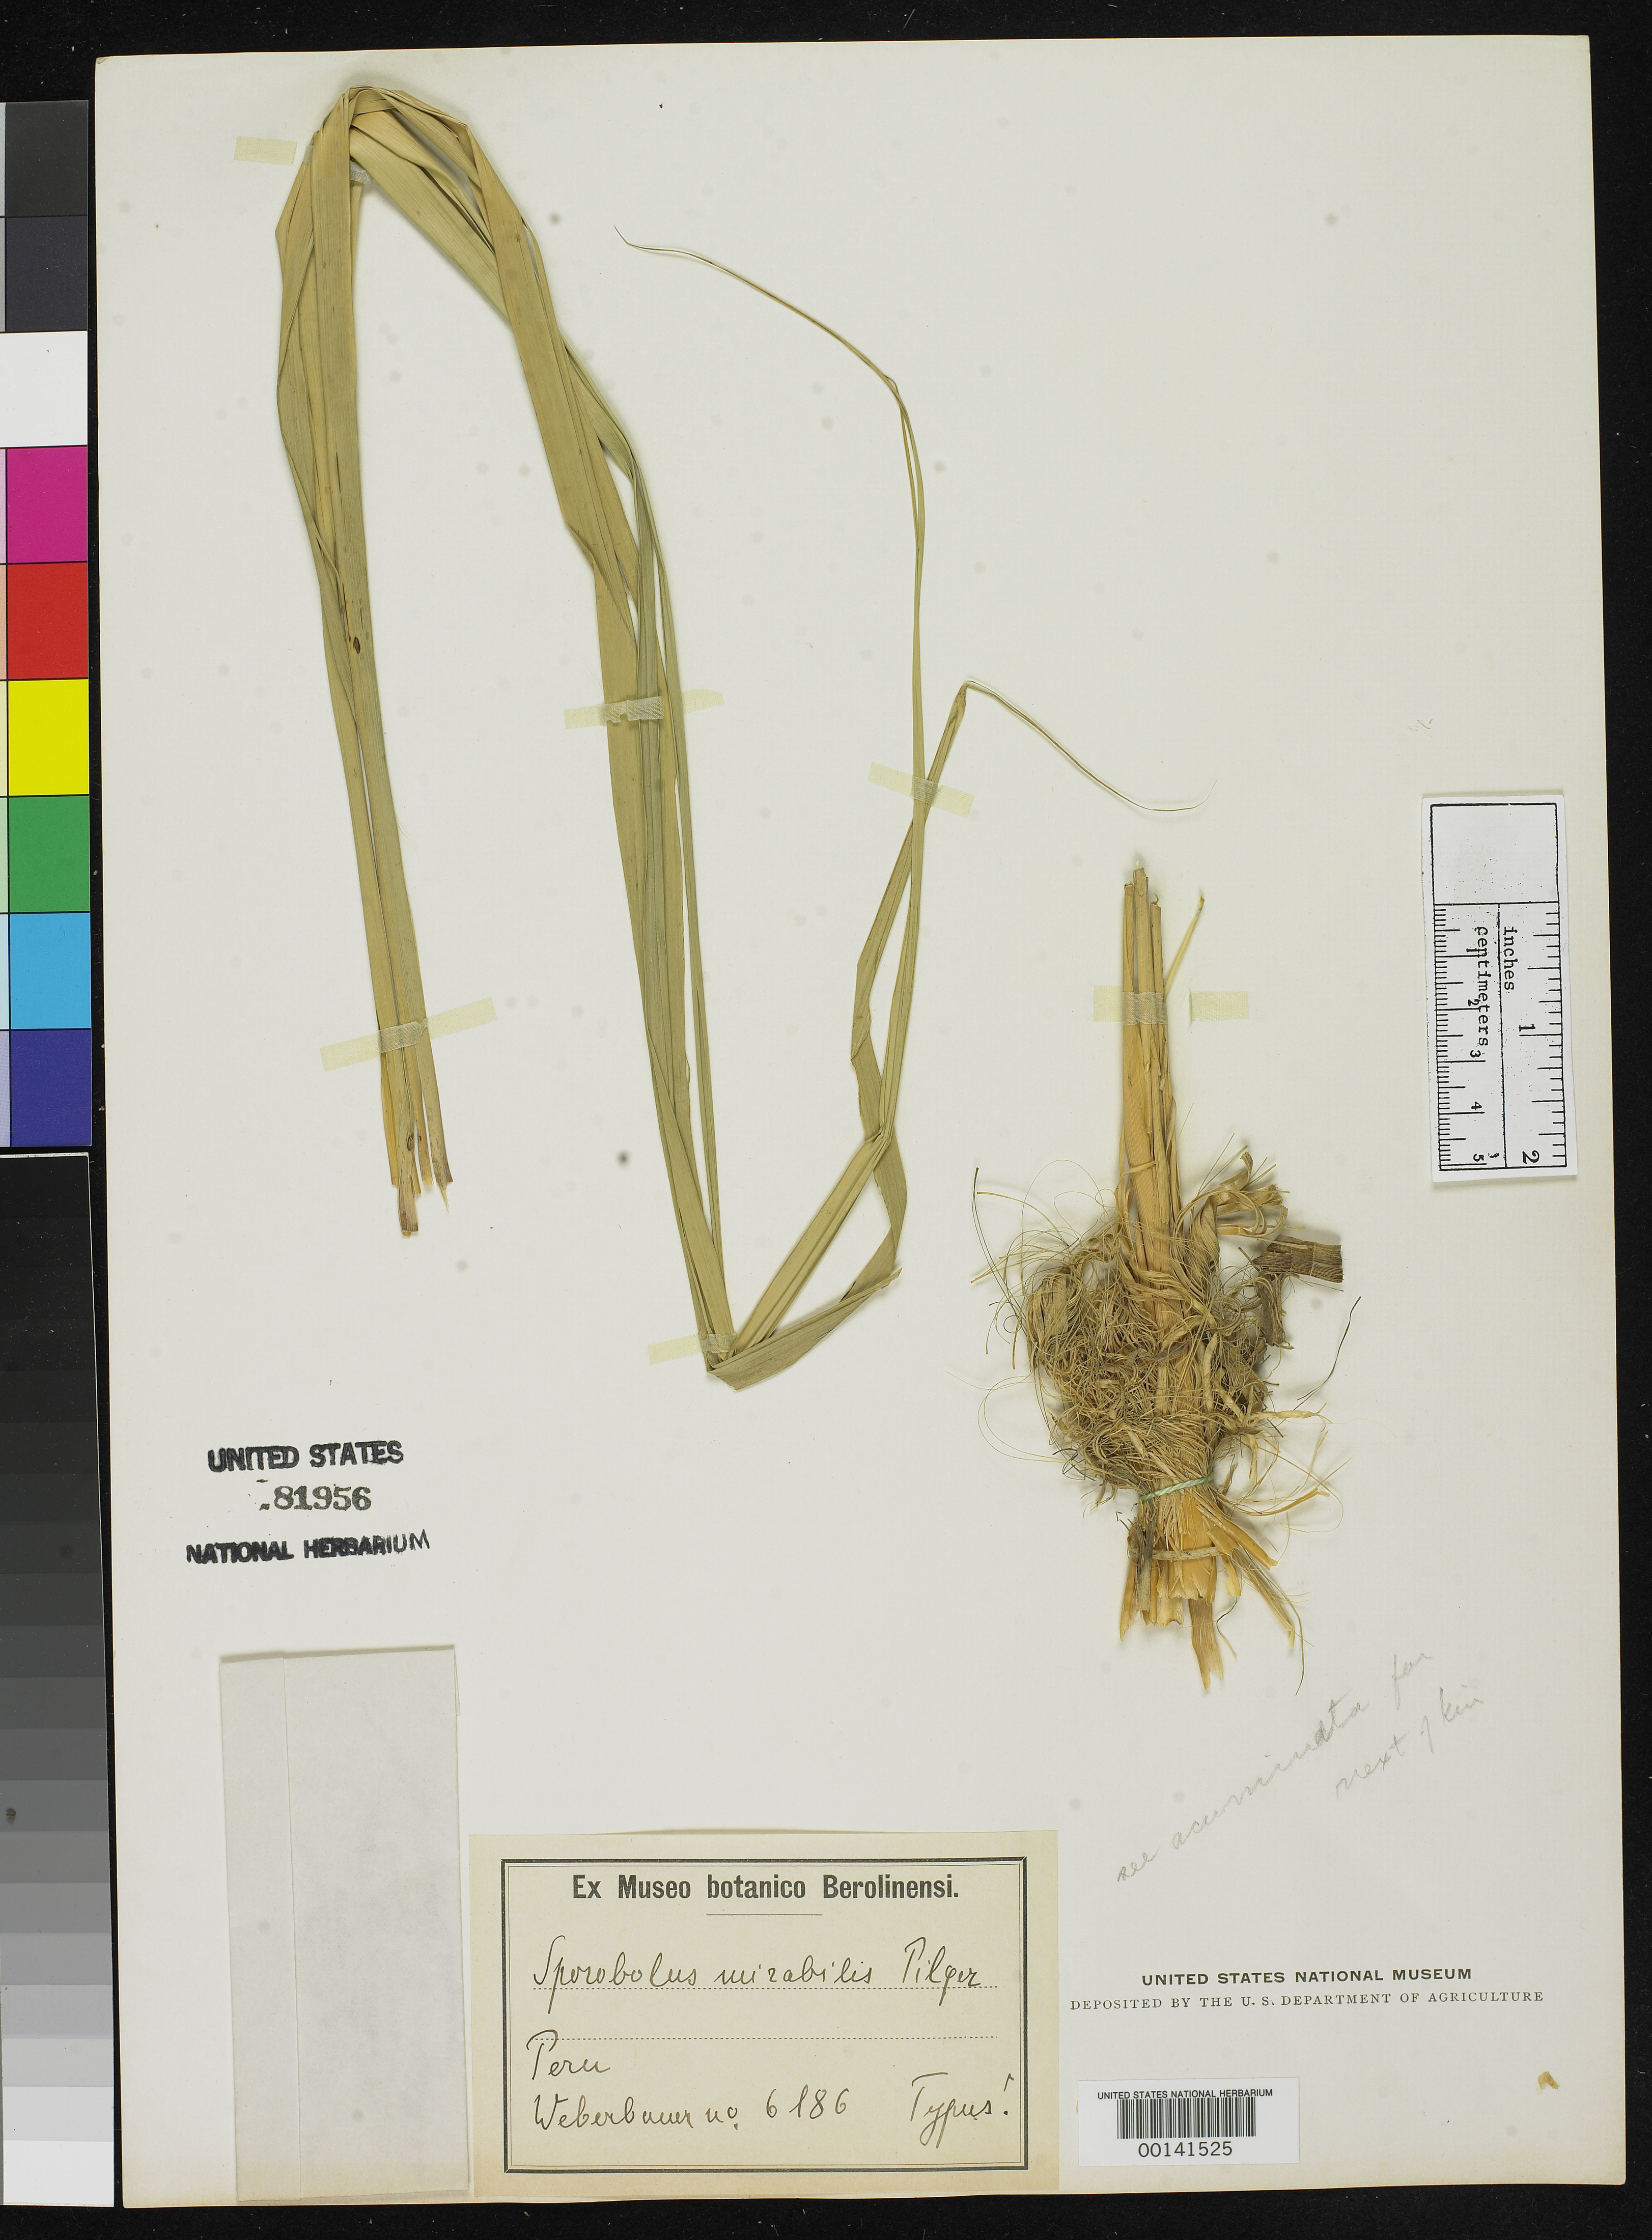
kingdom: Plantae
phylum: Tracheophyta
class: Liliopsida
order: Poales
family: Poaceae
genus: Sporobolus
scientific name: Sporobolus mirabilis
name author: Pilg. in Engl.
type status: Isotype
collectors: A. Weberbauer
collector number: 6186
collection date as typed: Apr 1912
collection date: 1912-04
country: Peru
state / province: Cajamarca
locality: Jaén, Tale des Shumba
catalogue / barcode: US 81956